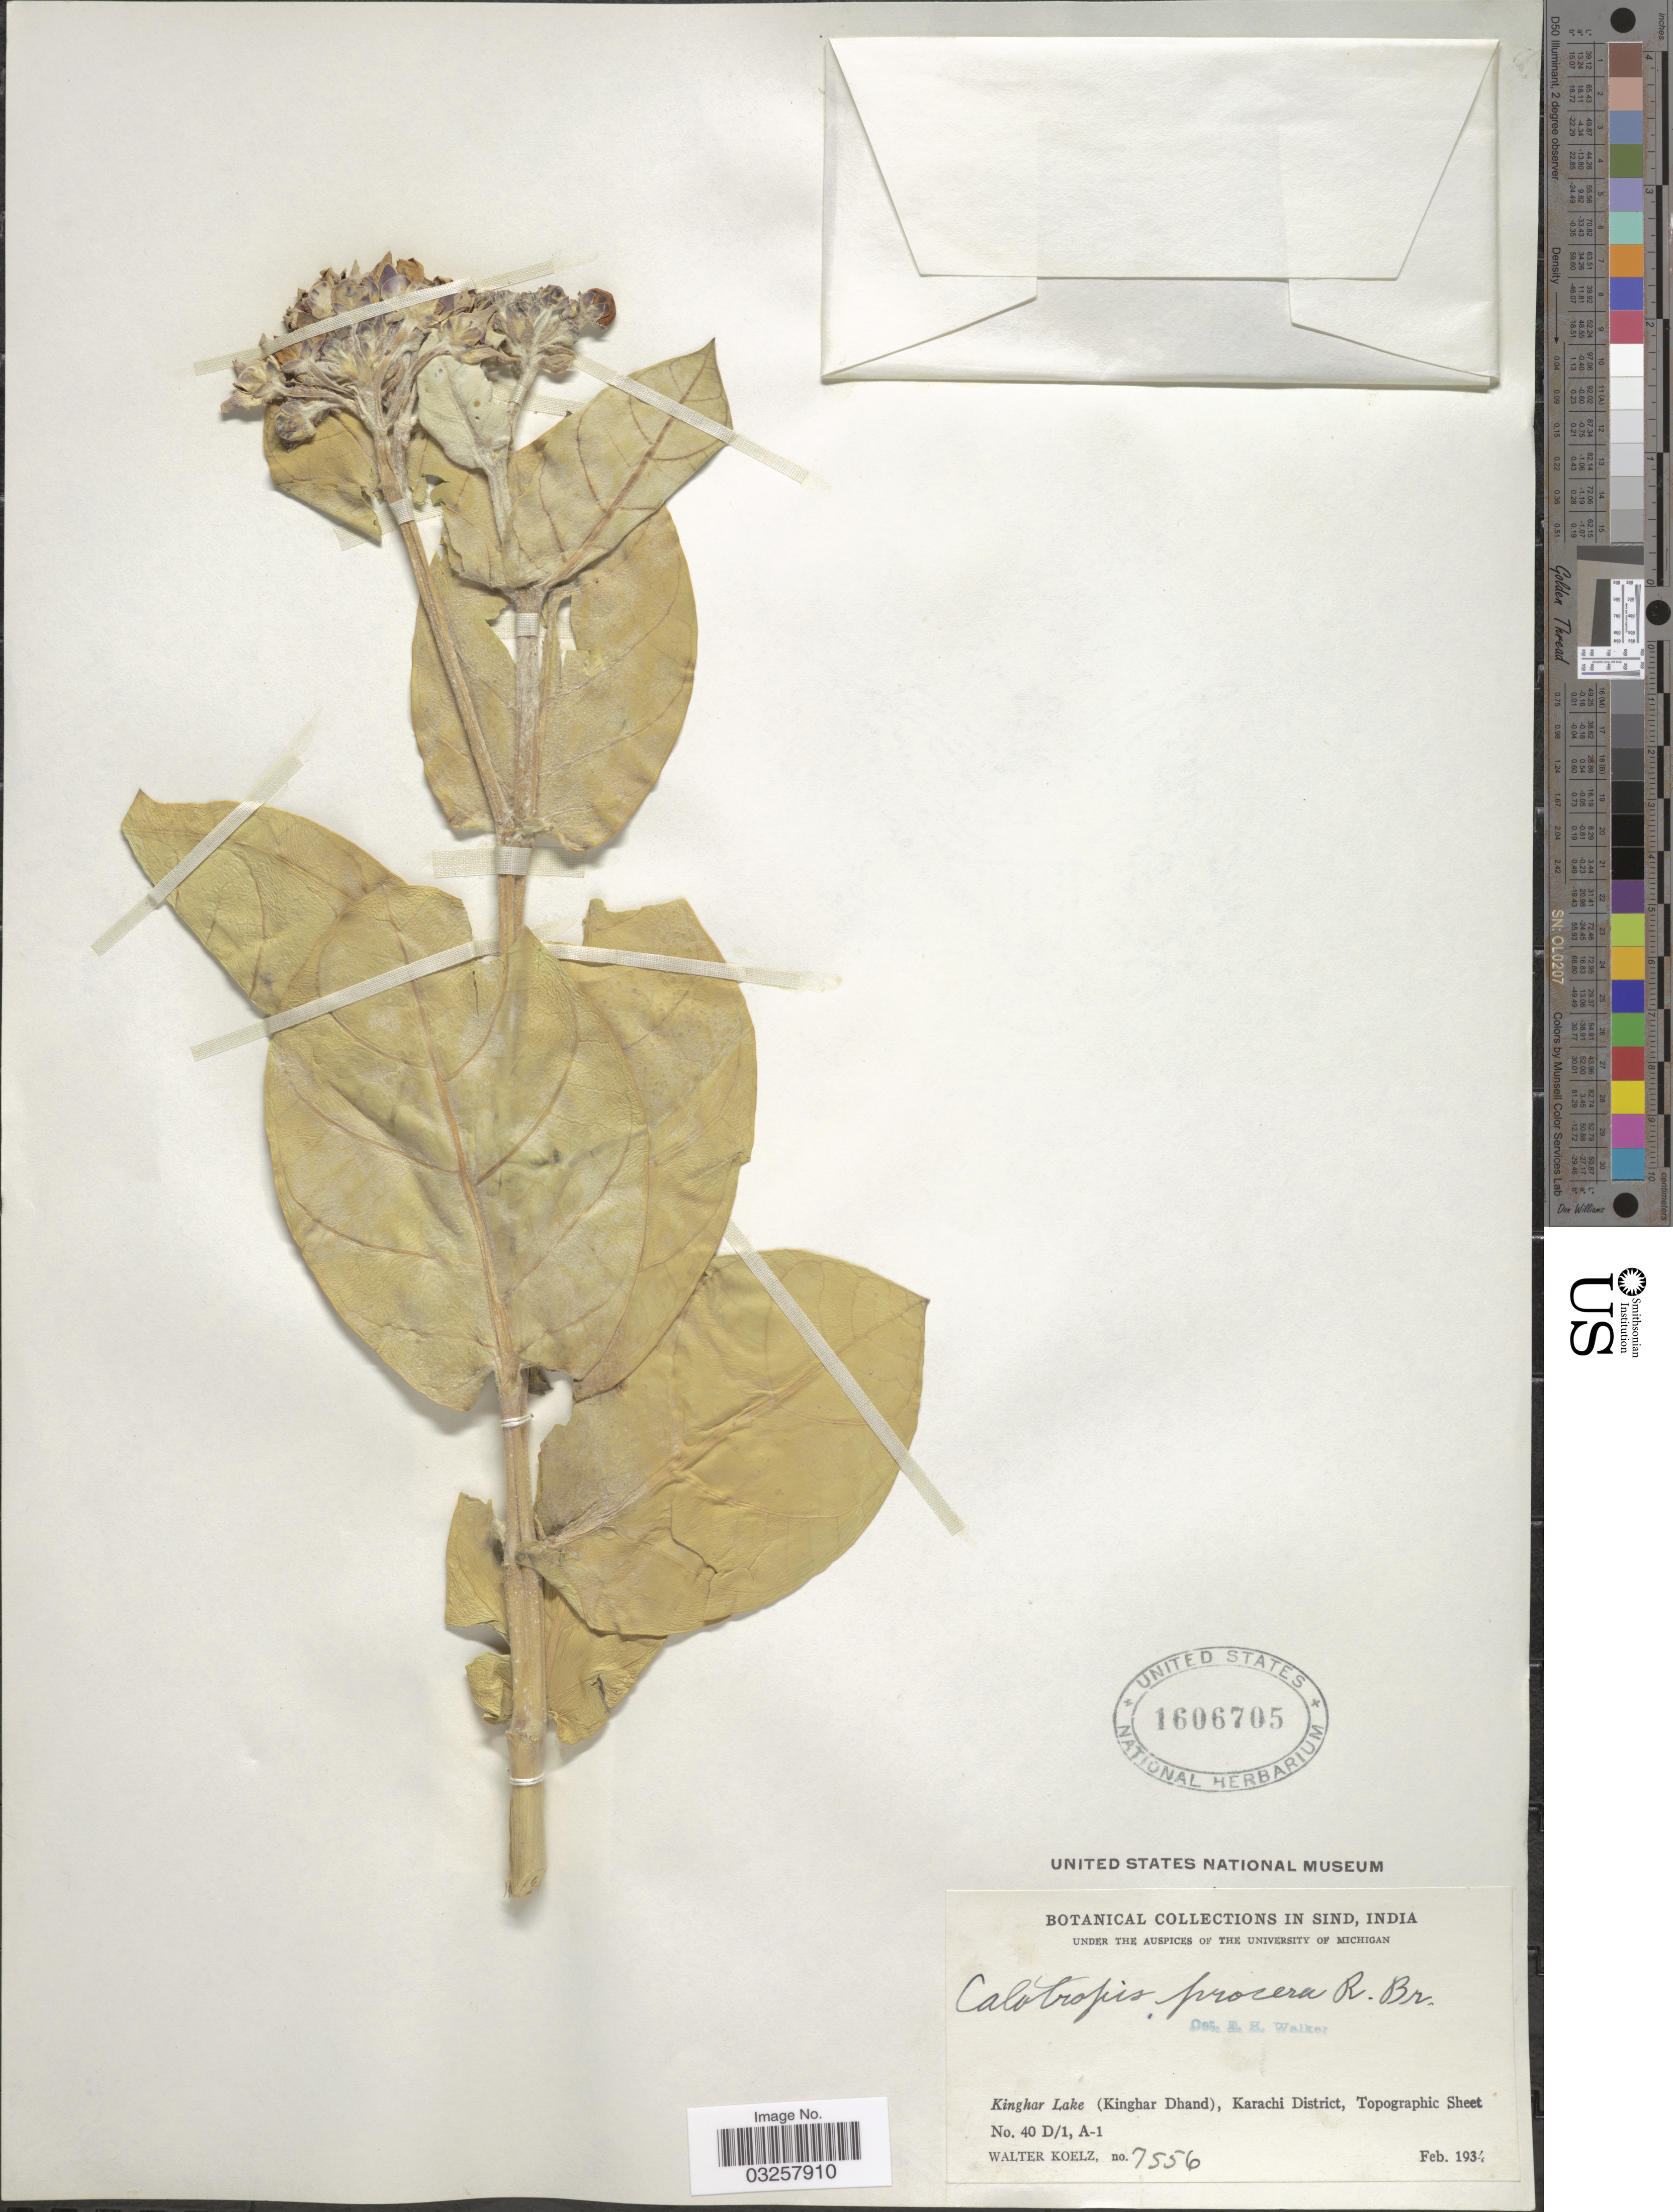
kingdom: Plantae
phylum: Tracheophyta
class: Magnoliopsida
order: Gentianales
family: Apocynaceae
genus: Calotropis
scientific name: Calotropis procera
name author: (Aiton) W.T. Aiton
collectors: W. N. Koelz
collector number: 7556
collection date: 1934-02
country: Pakistan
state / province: Sindh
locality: Sind. Kinghar Lake (Kinghar Dhand), Karachi District, Topographic Sheet No. 40 D/1, A-1.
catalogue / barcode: US 1606705